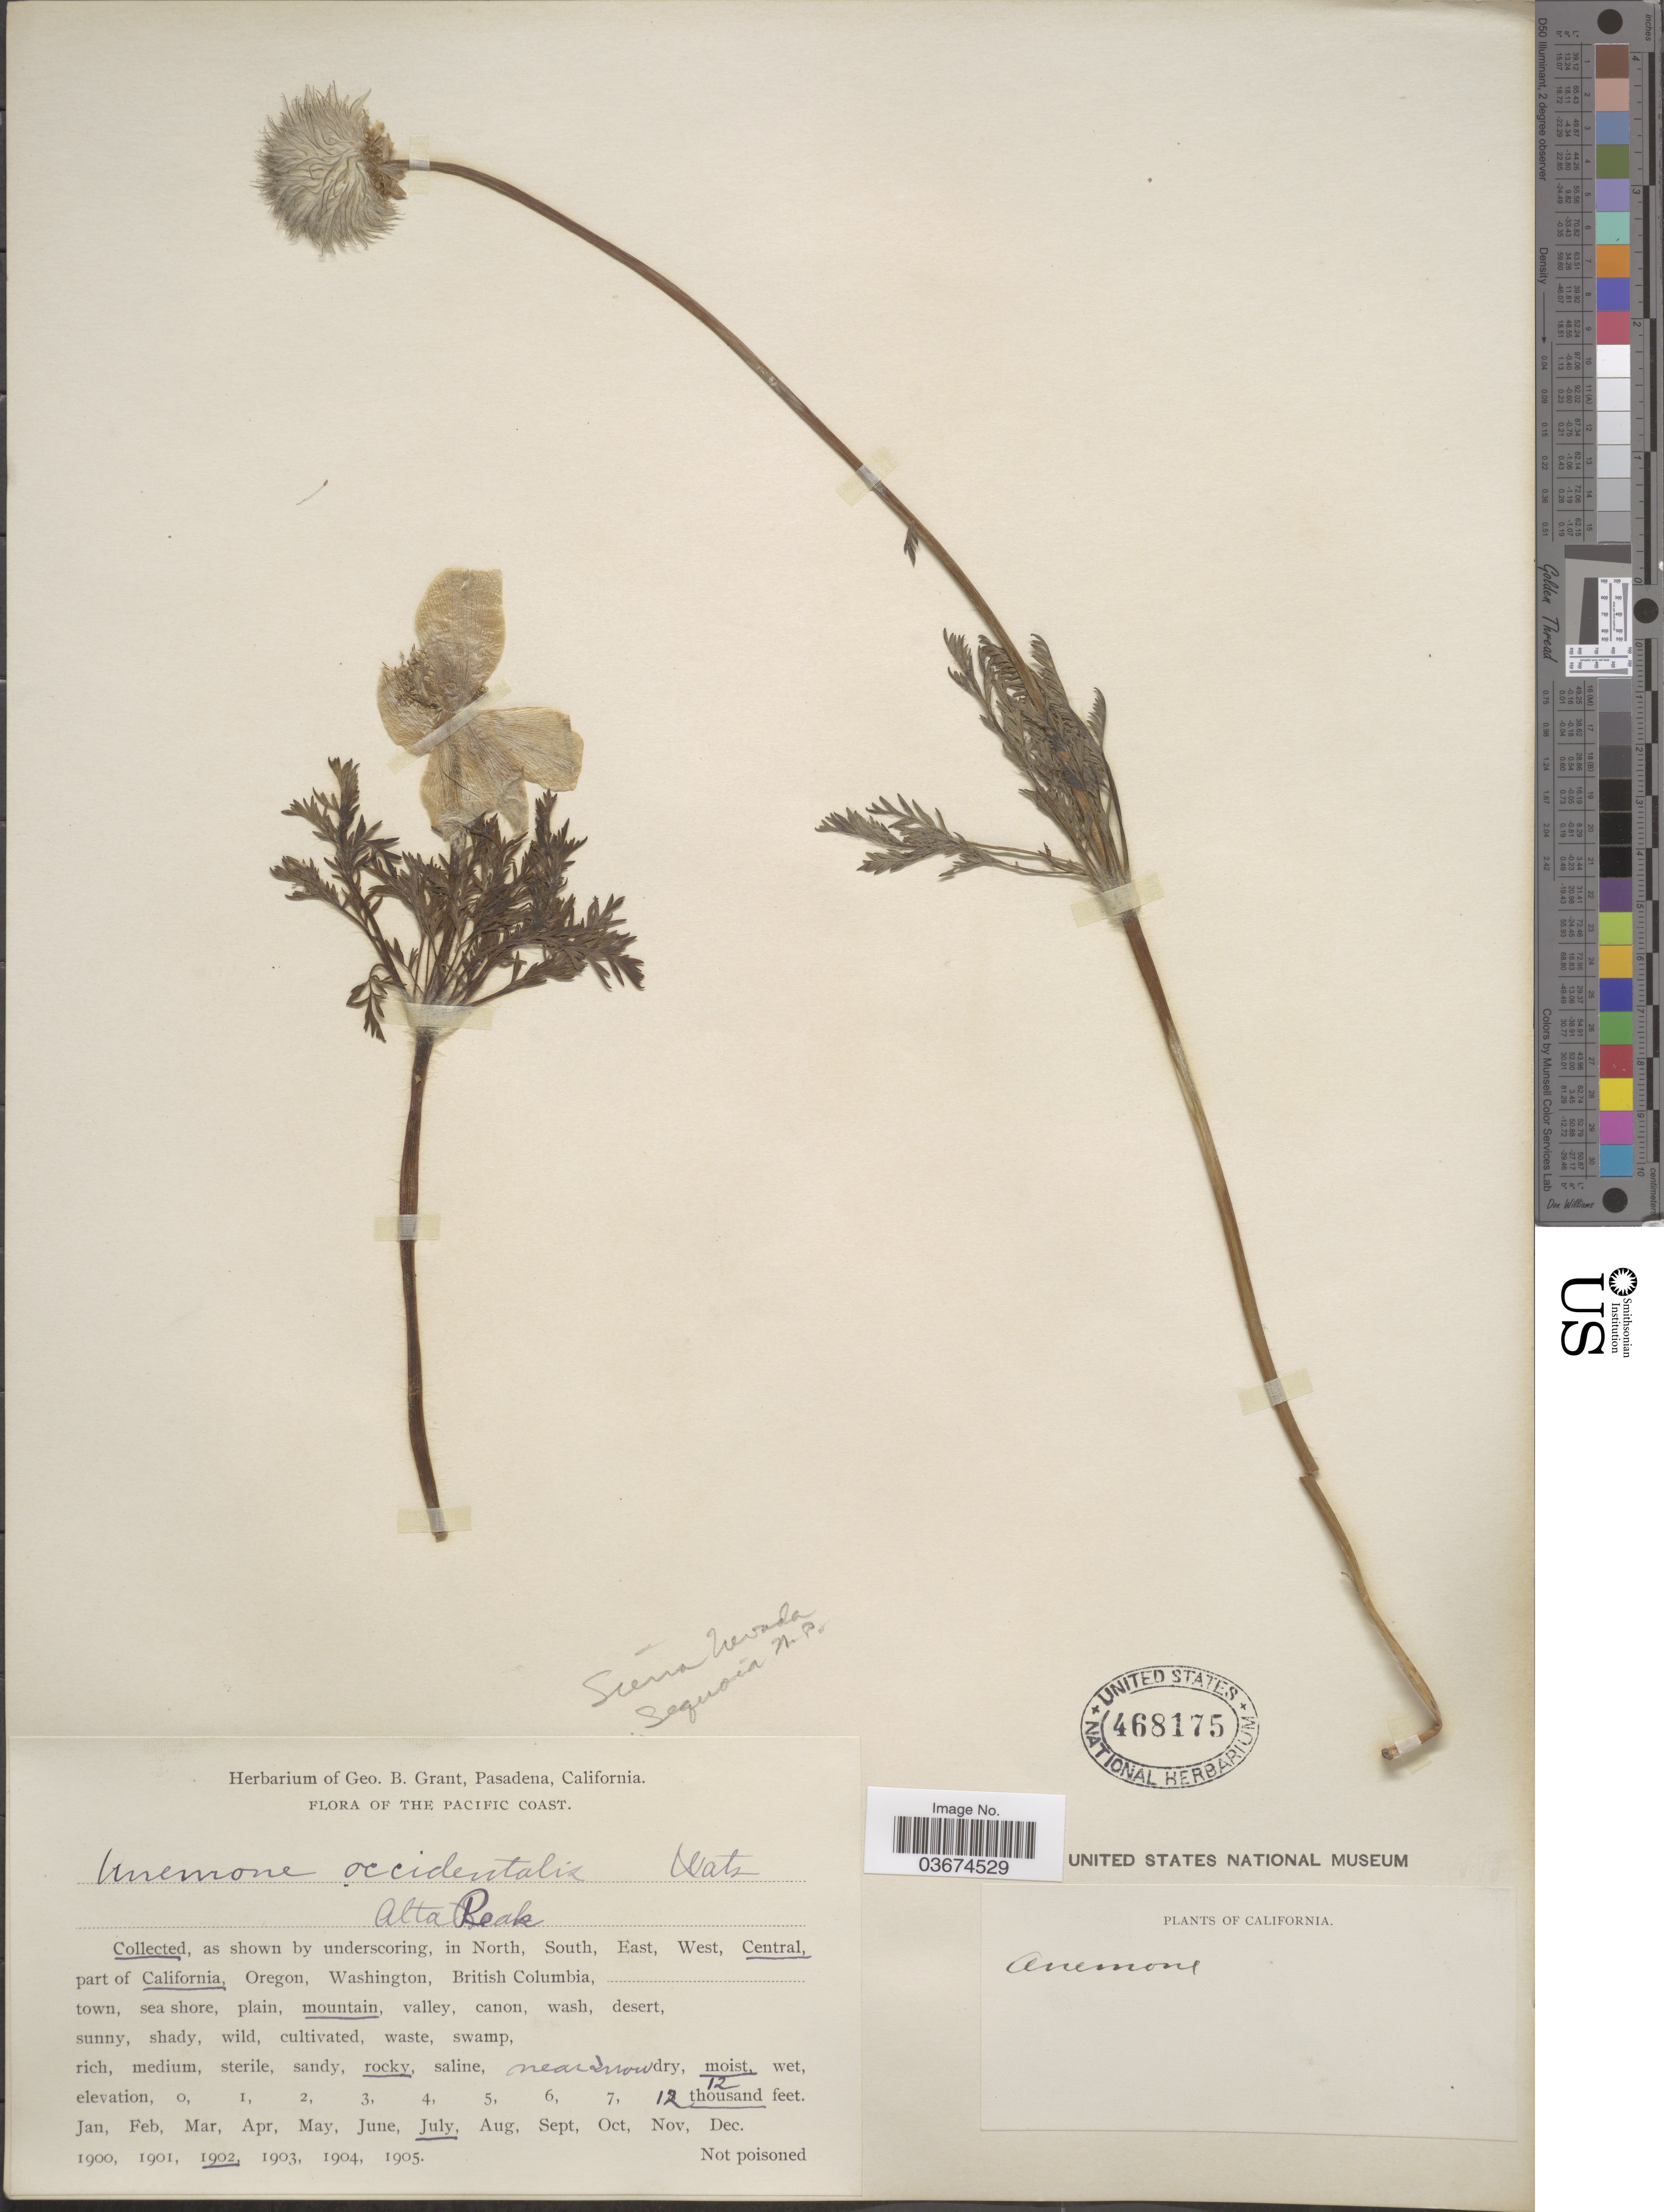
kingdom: Plantae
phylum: Tracheophyta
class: Magnoliopsida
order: Ranunculales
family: Ranunculaceae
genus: Pulsatilla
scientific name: Pulsatilla occidentalis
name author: (S. Watson) Freyn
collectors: ex herb. Geo. B. Grant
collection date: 1902-07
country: United States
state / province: California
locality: The Pacific Coast. Central part of California.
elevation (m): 3658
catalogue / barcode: US 468175